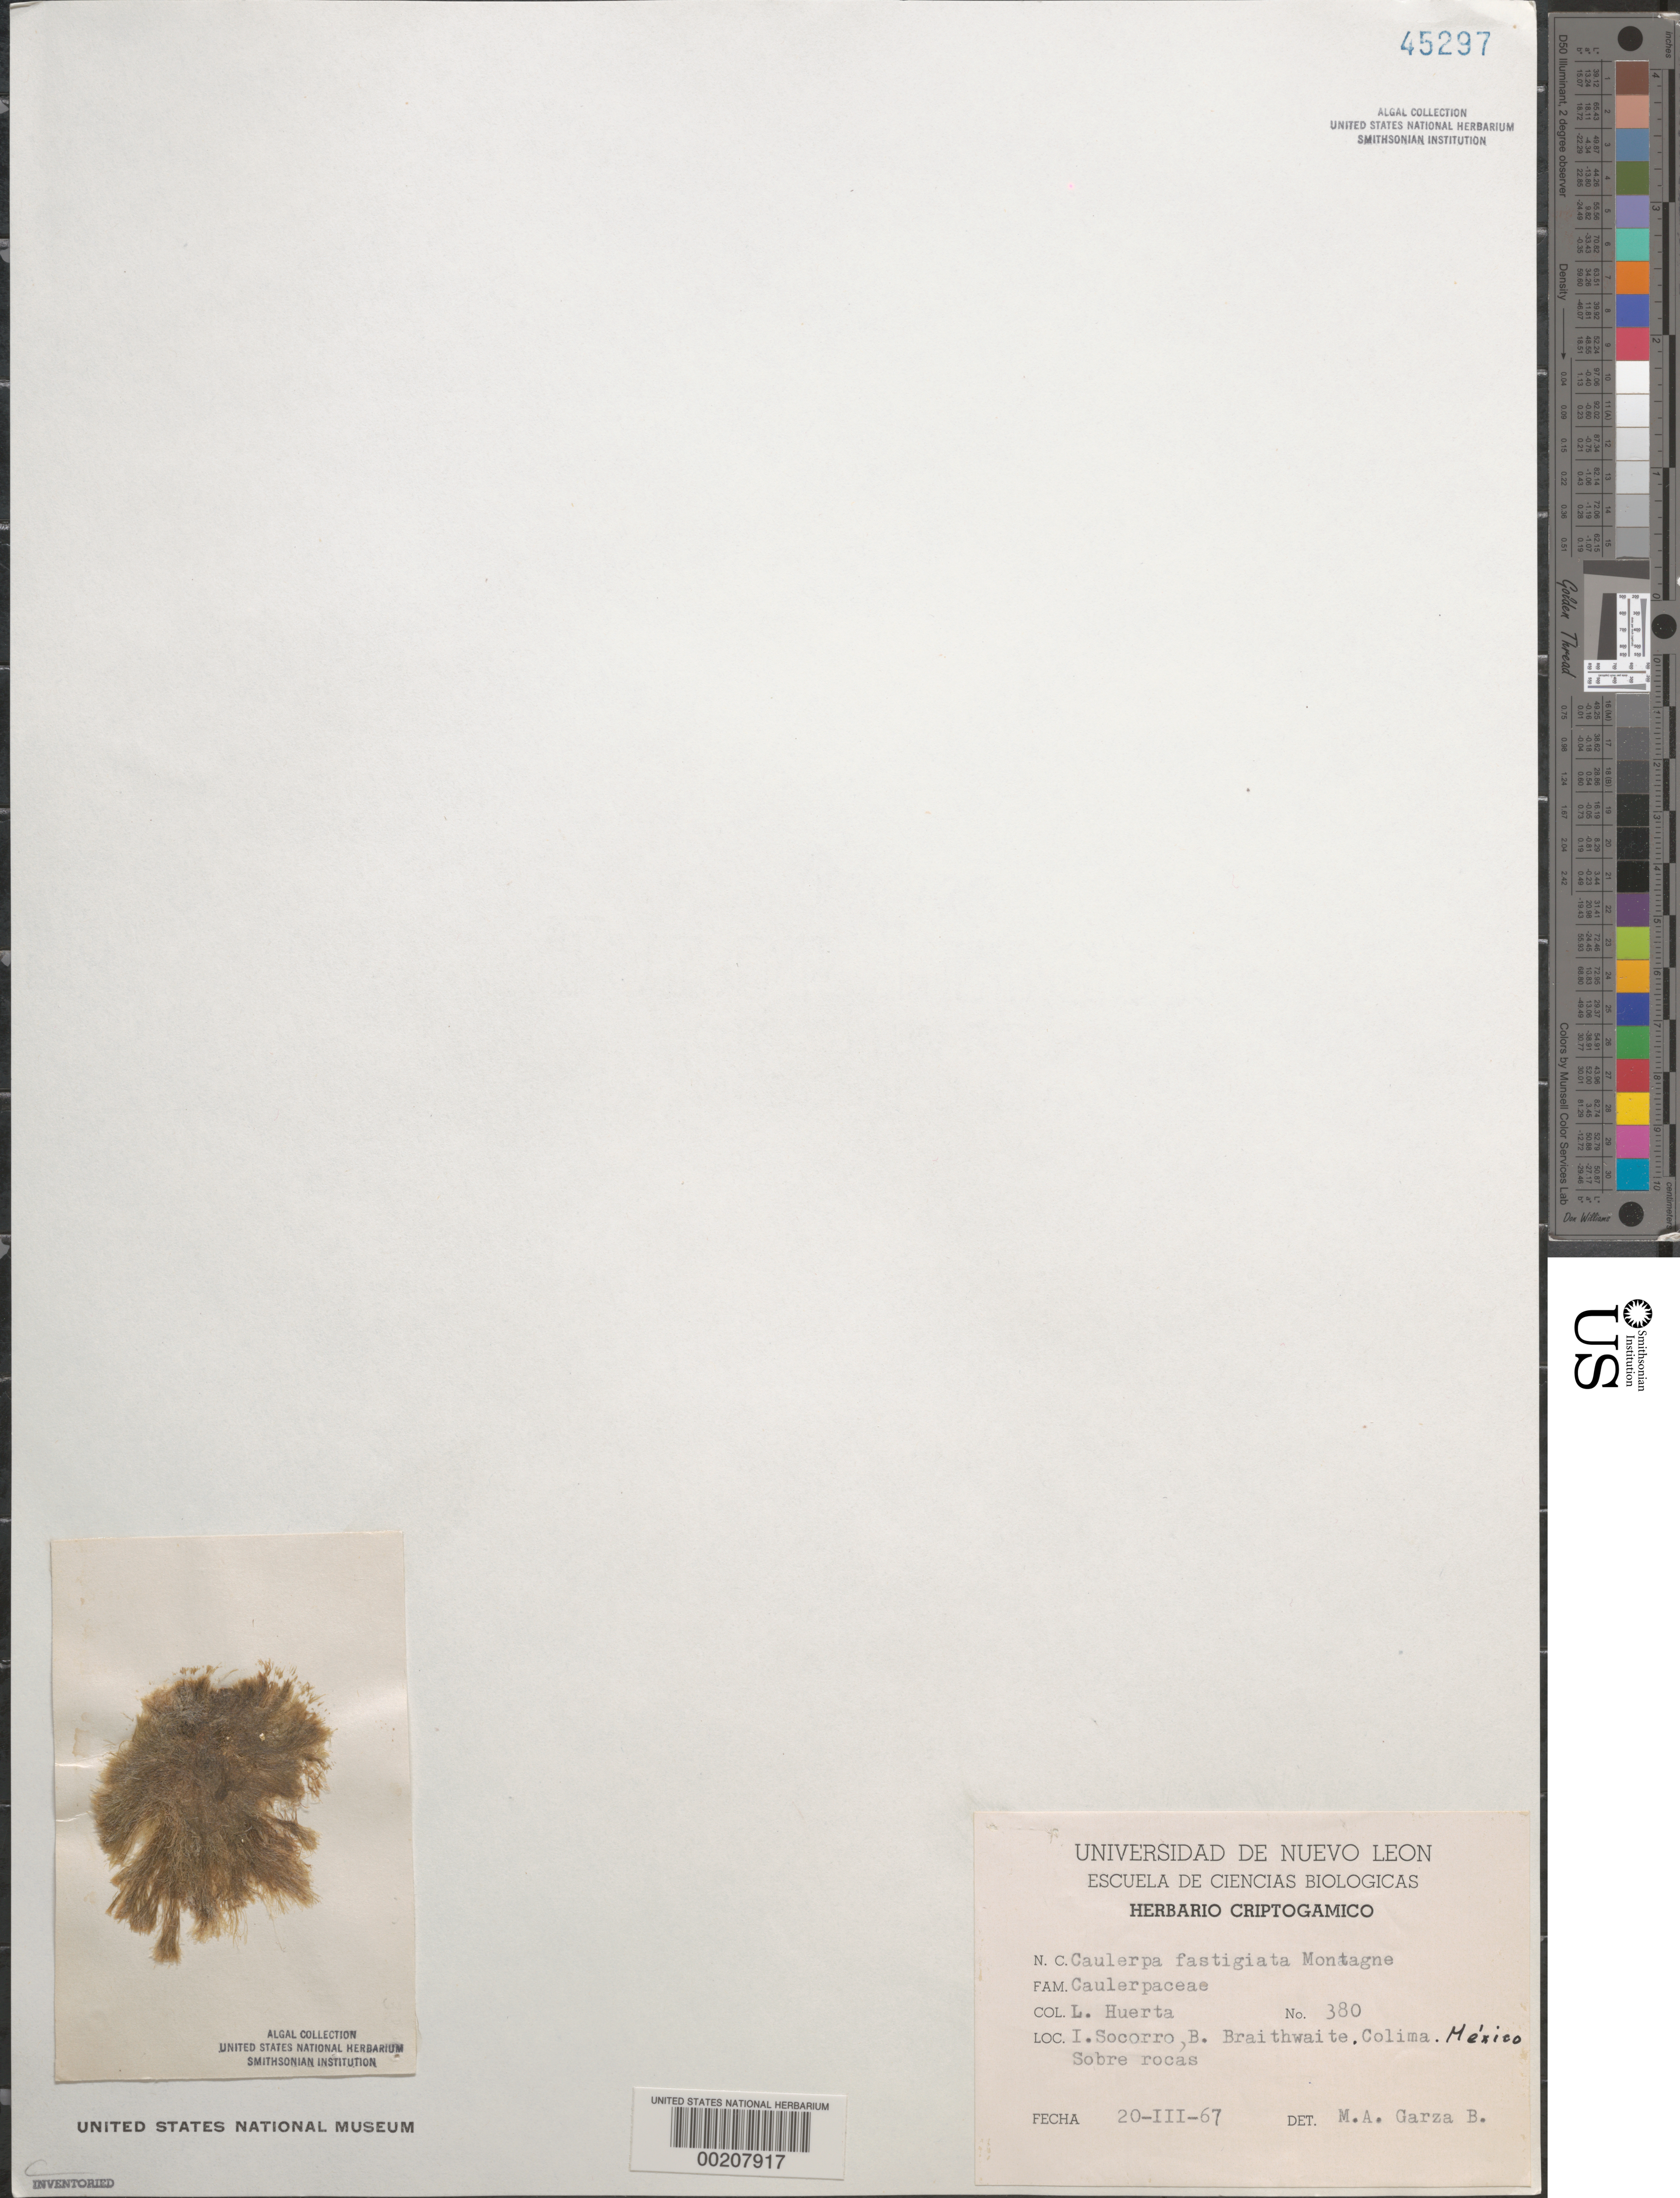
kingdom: Plantae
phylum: Chlorophyta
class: Ulvophyceae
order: Bryopsidales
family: Caulerpaceae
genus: Caulerpa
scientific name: Caulerpa fastigiata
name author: Mont.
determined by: Garza Barrientos, M. A.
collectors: L. Huerta M.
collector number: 380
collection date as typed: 20 Mar 1967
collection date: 1967-03-20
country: Mexico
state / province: Colima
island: Isla Socorro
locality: Bahia Braithwaite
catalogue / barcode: US 45297